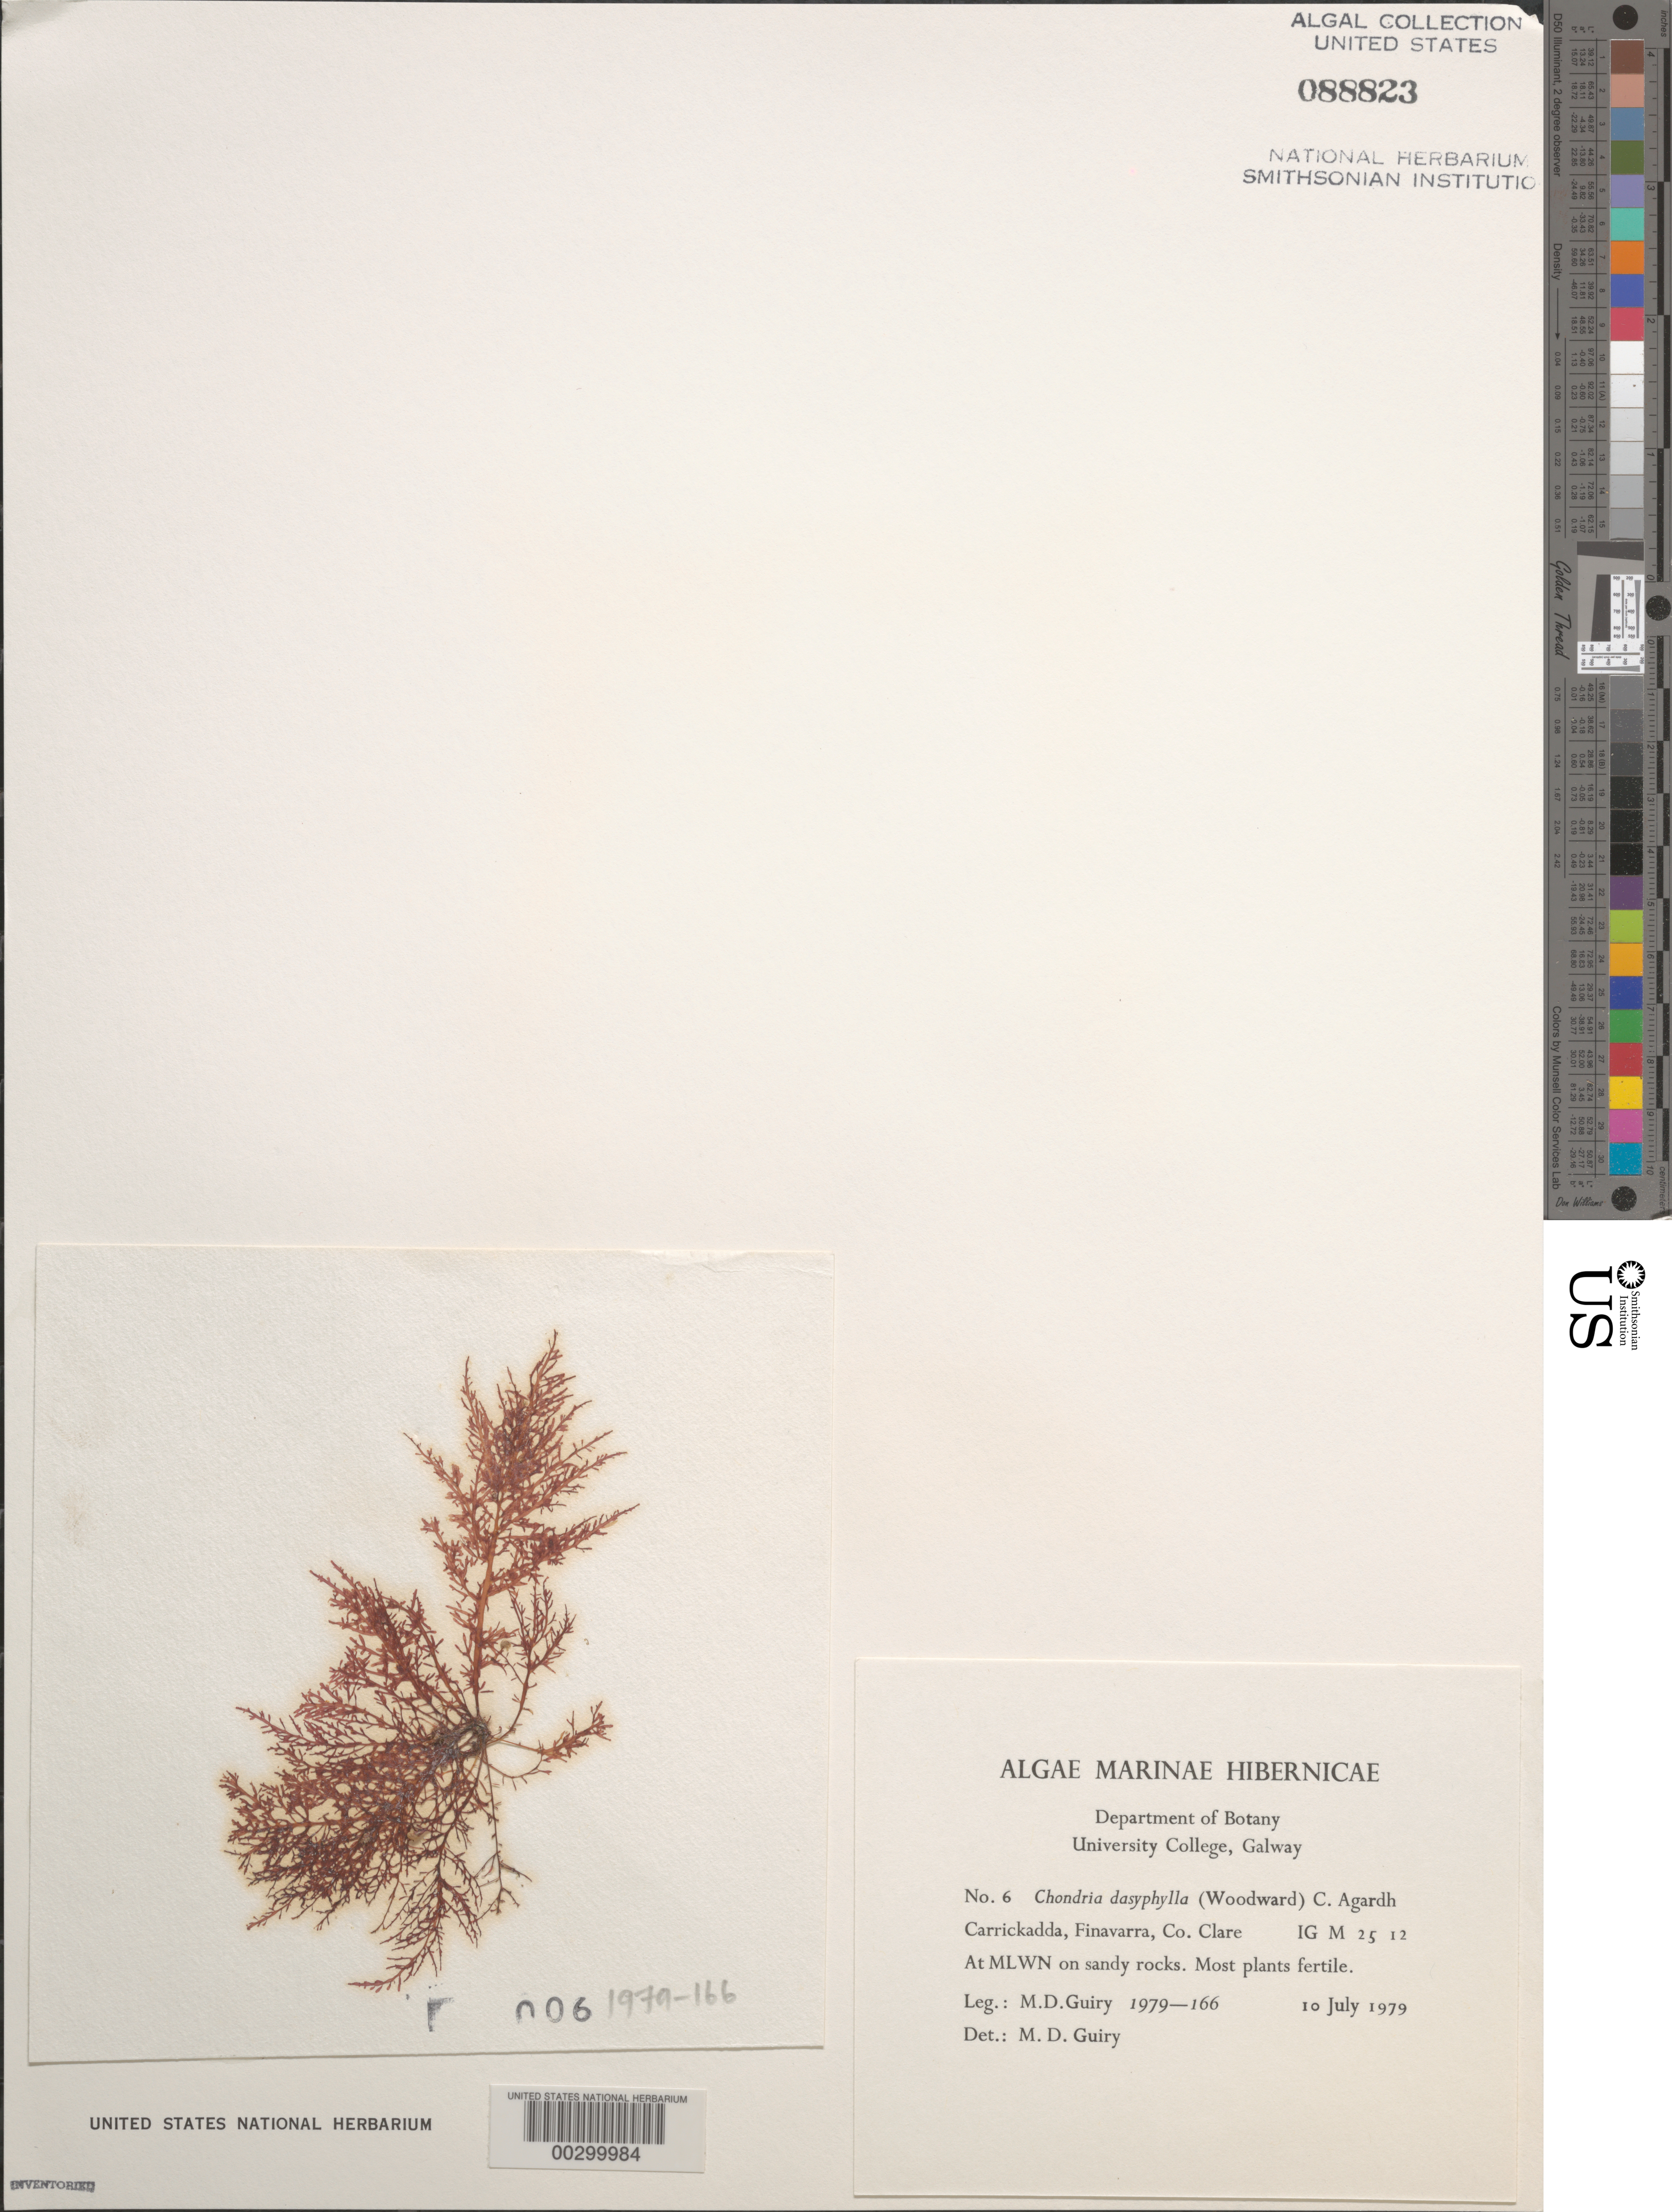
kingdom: Plantae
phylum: Rhodophyta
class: Florideophyceae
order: Ceramiales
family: Rhodomelaceae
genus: Chondria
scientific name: Chondria dasyphylla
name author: (Woodw.) C. Agardh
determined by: Guiry, M. D.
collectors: M. Guiry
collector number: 1979-166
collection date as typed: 10 Jul 1979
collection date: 1979-07-10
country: Ireland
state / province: Munster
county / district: Clare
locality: Carrickadda, Finavarra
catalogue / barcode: US 88823